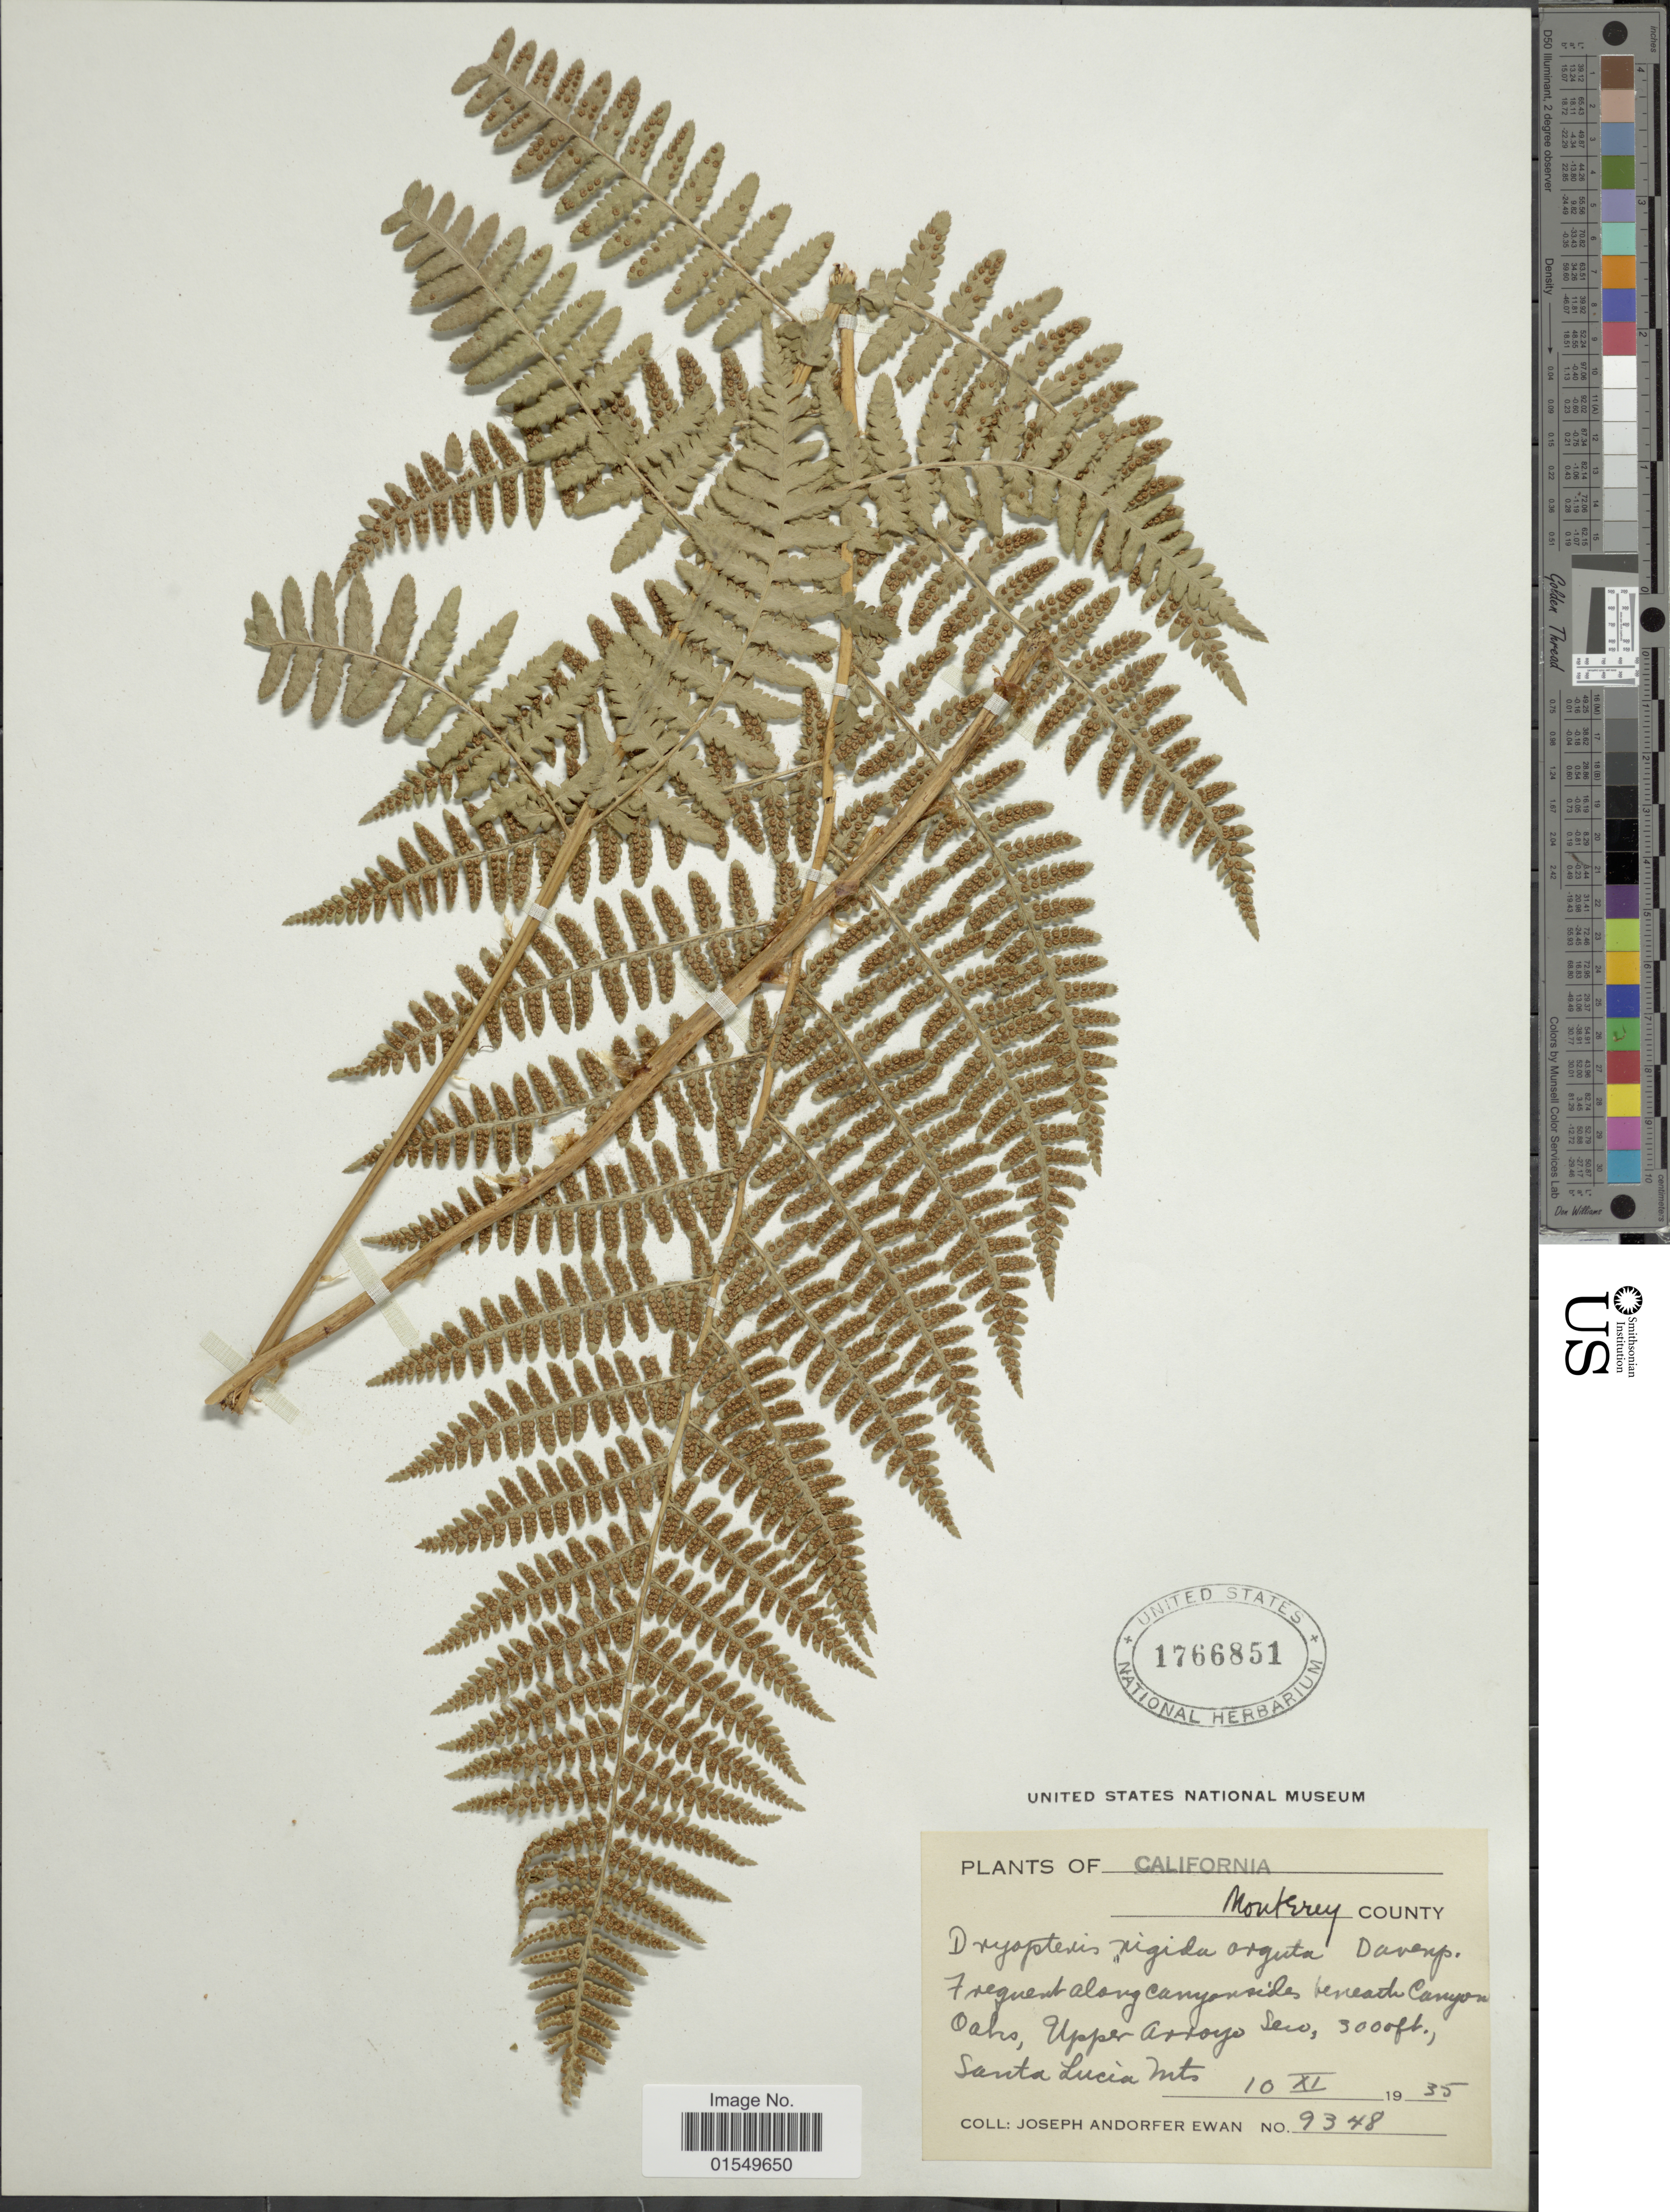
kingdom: Plantae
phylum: Tracheophyta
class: Polypodiopsida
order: Polypodiales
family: Dryopteridaceae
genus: Dryopteris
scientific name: Dryopteris arguta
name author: (Kaulf.) Maxon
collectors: J. A. Ewan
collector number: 9348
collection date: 1935-11-10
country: United States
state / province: California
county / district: Monterey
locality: Monterey County, beneath Canyon Oaks, upper Arroyo Seco, Santa Lucia Mts.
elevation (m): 914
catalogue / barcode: US 1766851